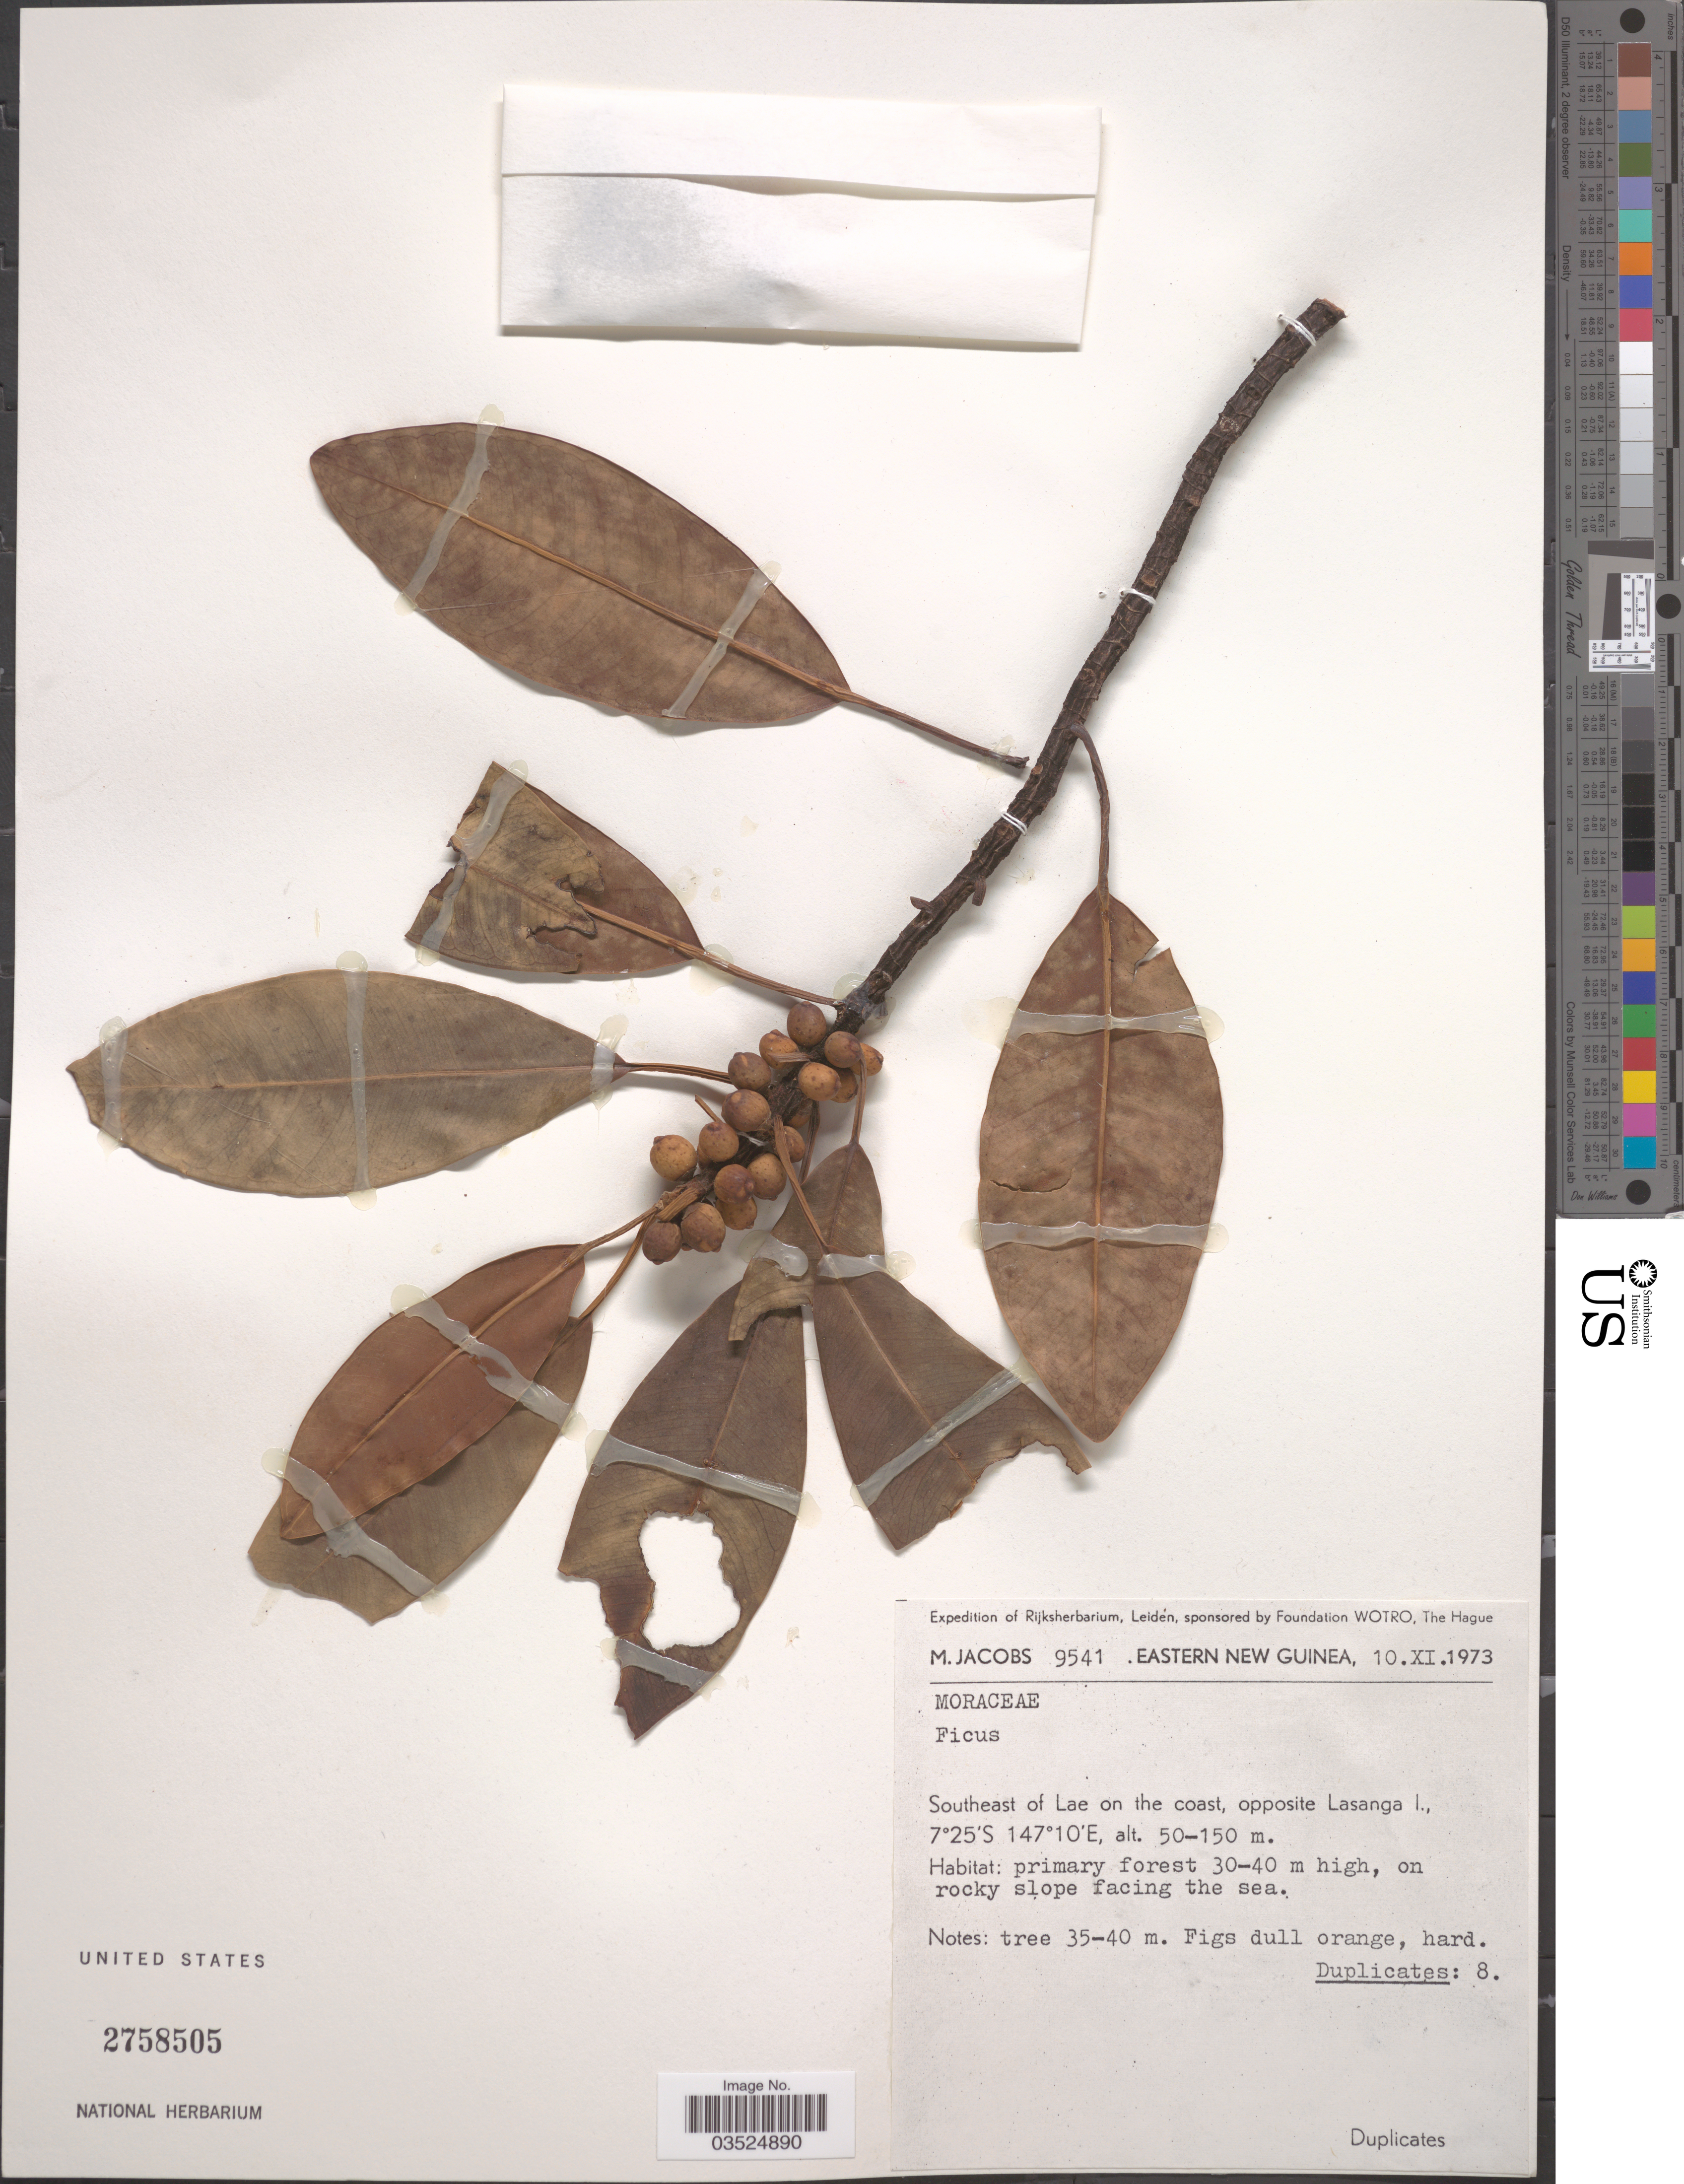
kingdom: Plantae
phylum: Tracheophyta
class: Magnoliopsida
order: Rosales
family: Moraceae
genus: Ficus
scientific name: Ficus sp.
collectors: M. Jacobs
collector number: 9541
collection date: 1973-11-10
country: Papua New Guinea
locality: Eastern New Guinea. Southeast of Lae on the coast, opposite Lasanga I., Primary forest 30-40 m high, on rocky slope facing the sea.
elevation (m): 50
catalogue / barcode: US 2758505